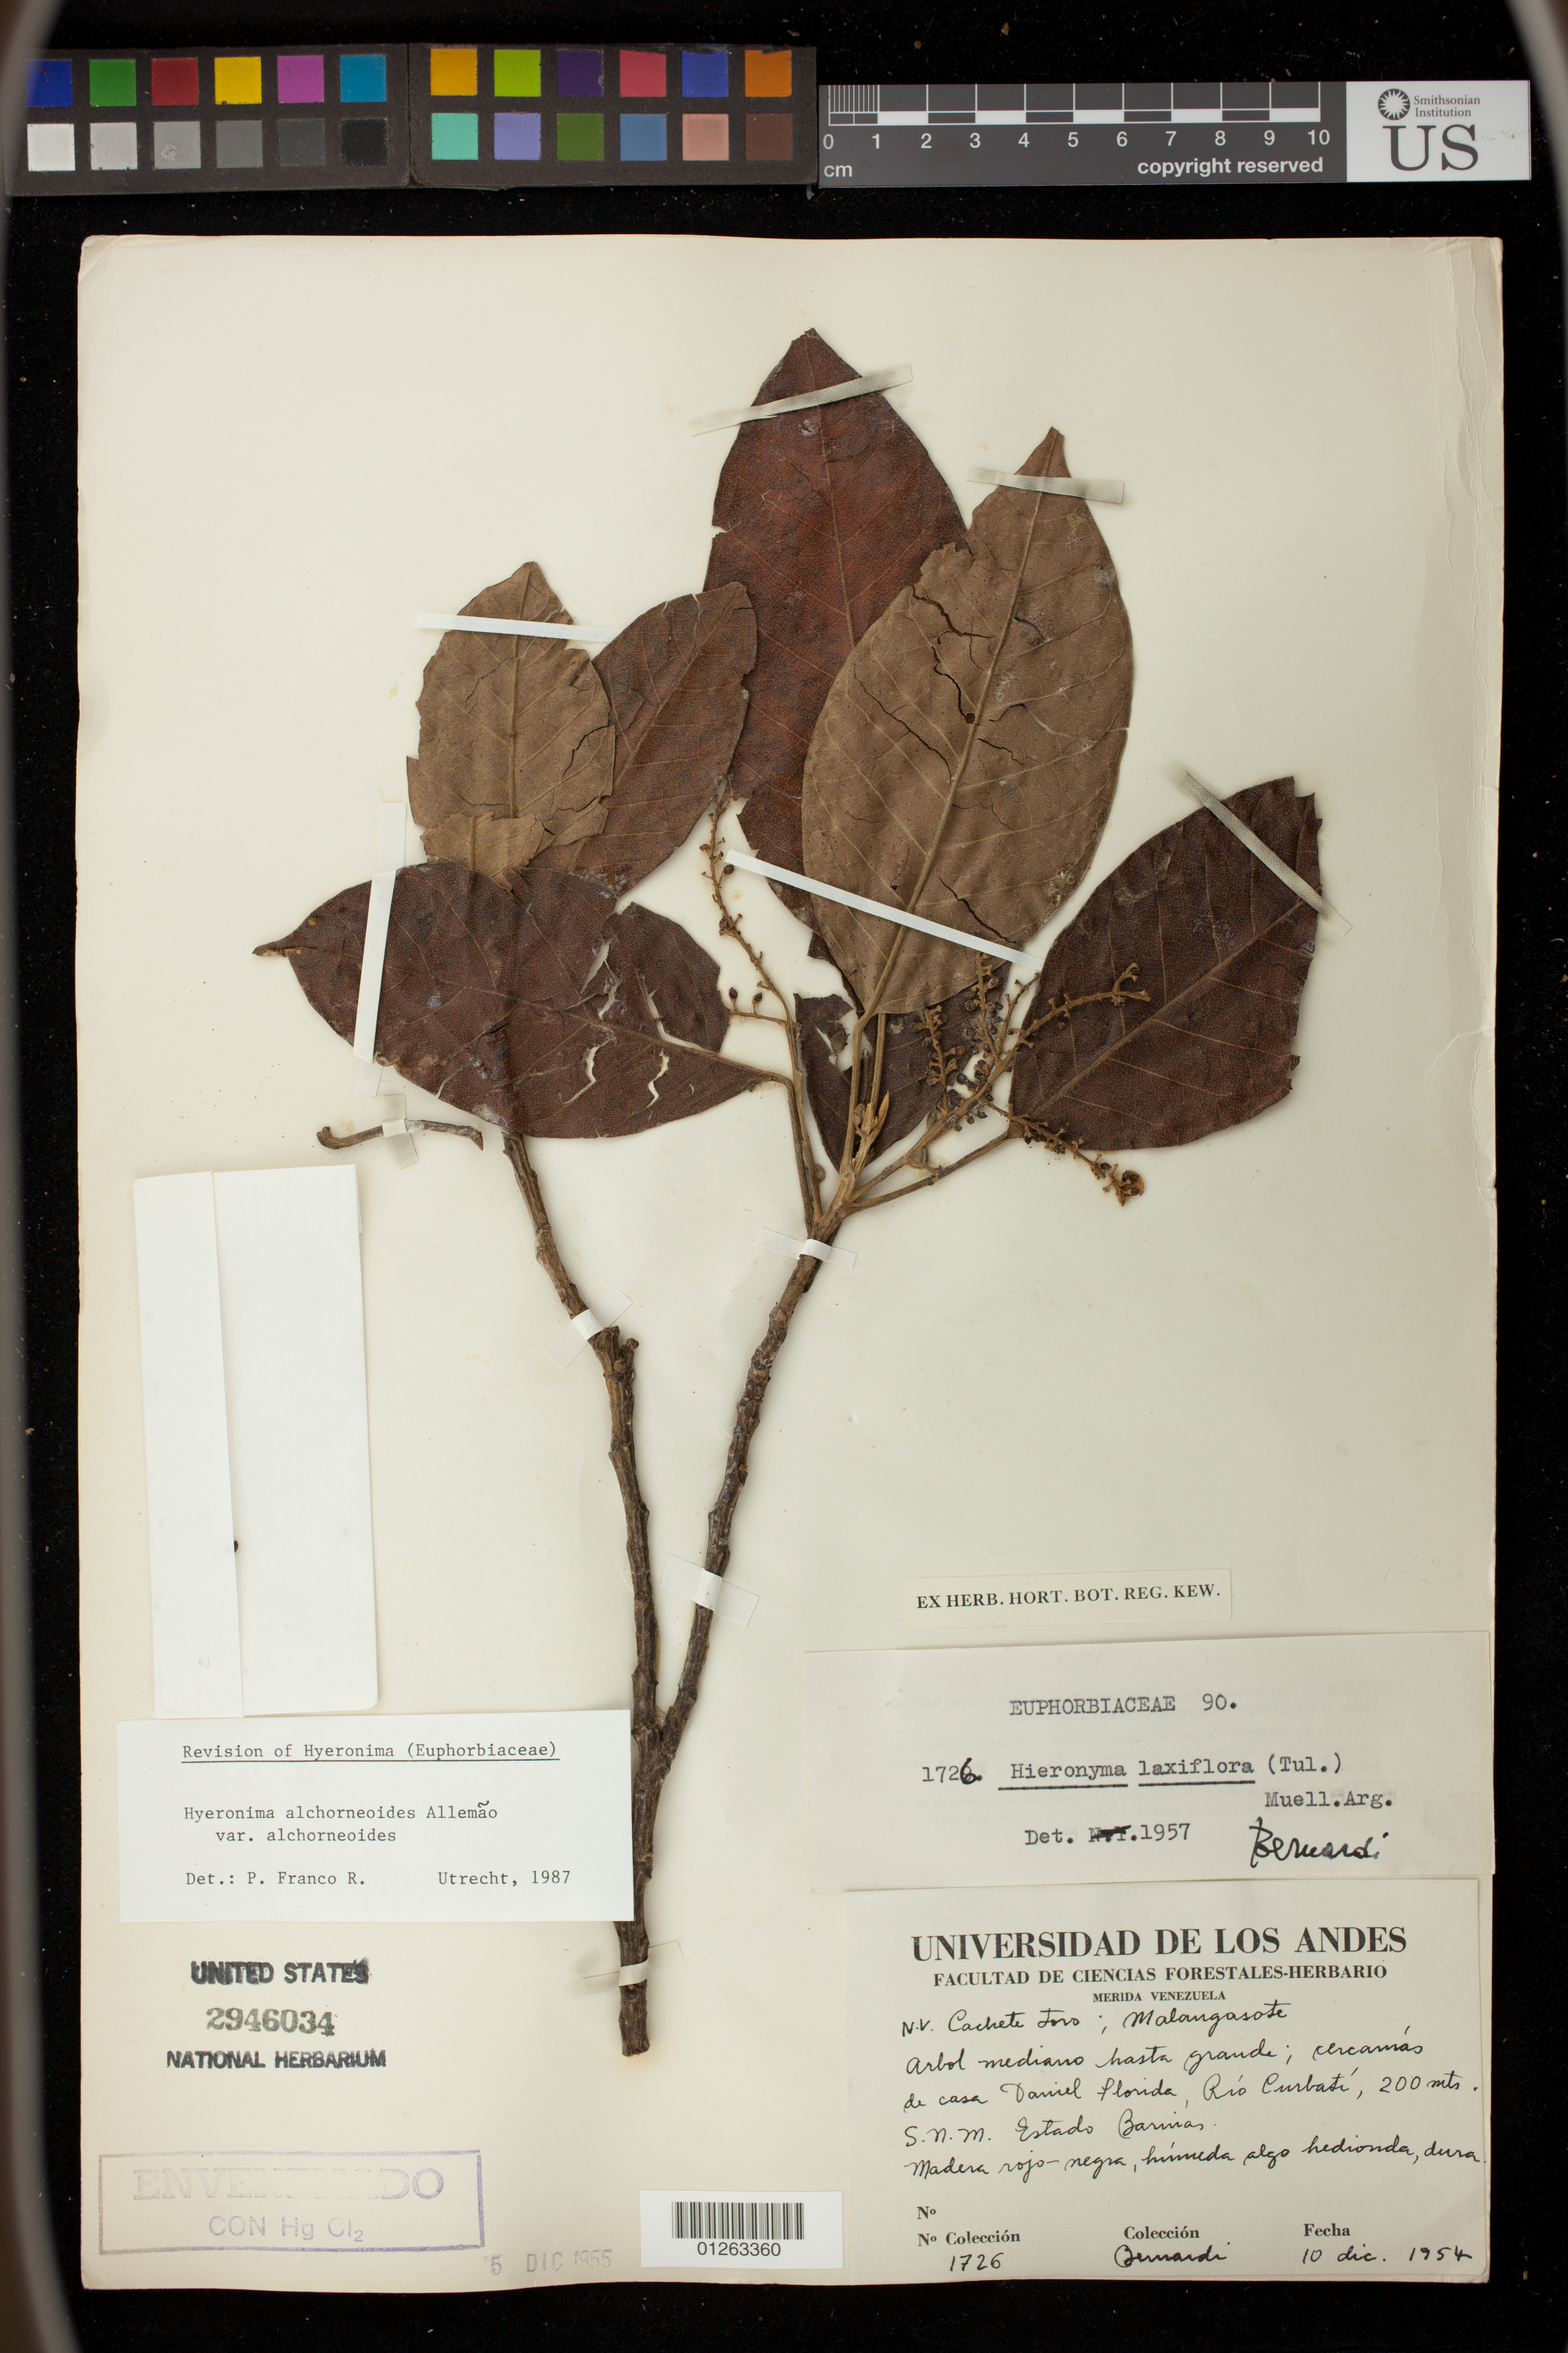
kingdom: Plantae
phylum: Tracheophyta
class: Magnoliopsida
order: Malpighiales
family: Phyllanthaceae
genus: Hieronyma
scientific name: Hieronyma alchorneoides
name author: Allemão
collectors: Bernardi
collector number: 1726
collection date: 1954-12-10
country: Venezuela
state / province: Barinas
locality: cercarnas de casa Daniel Florida, Rio Curbati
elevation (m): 200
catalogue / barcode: US 2946034